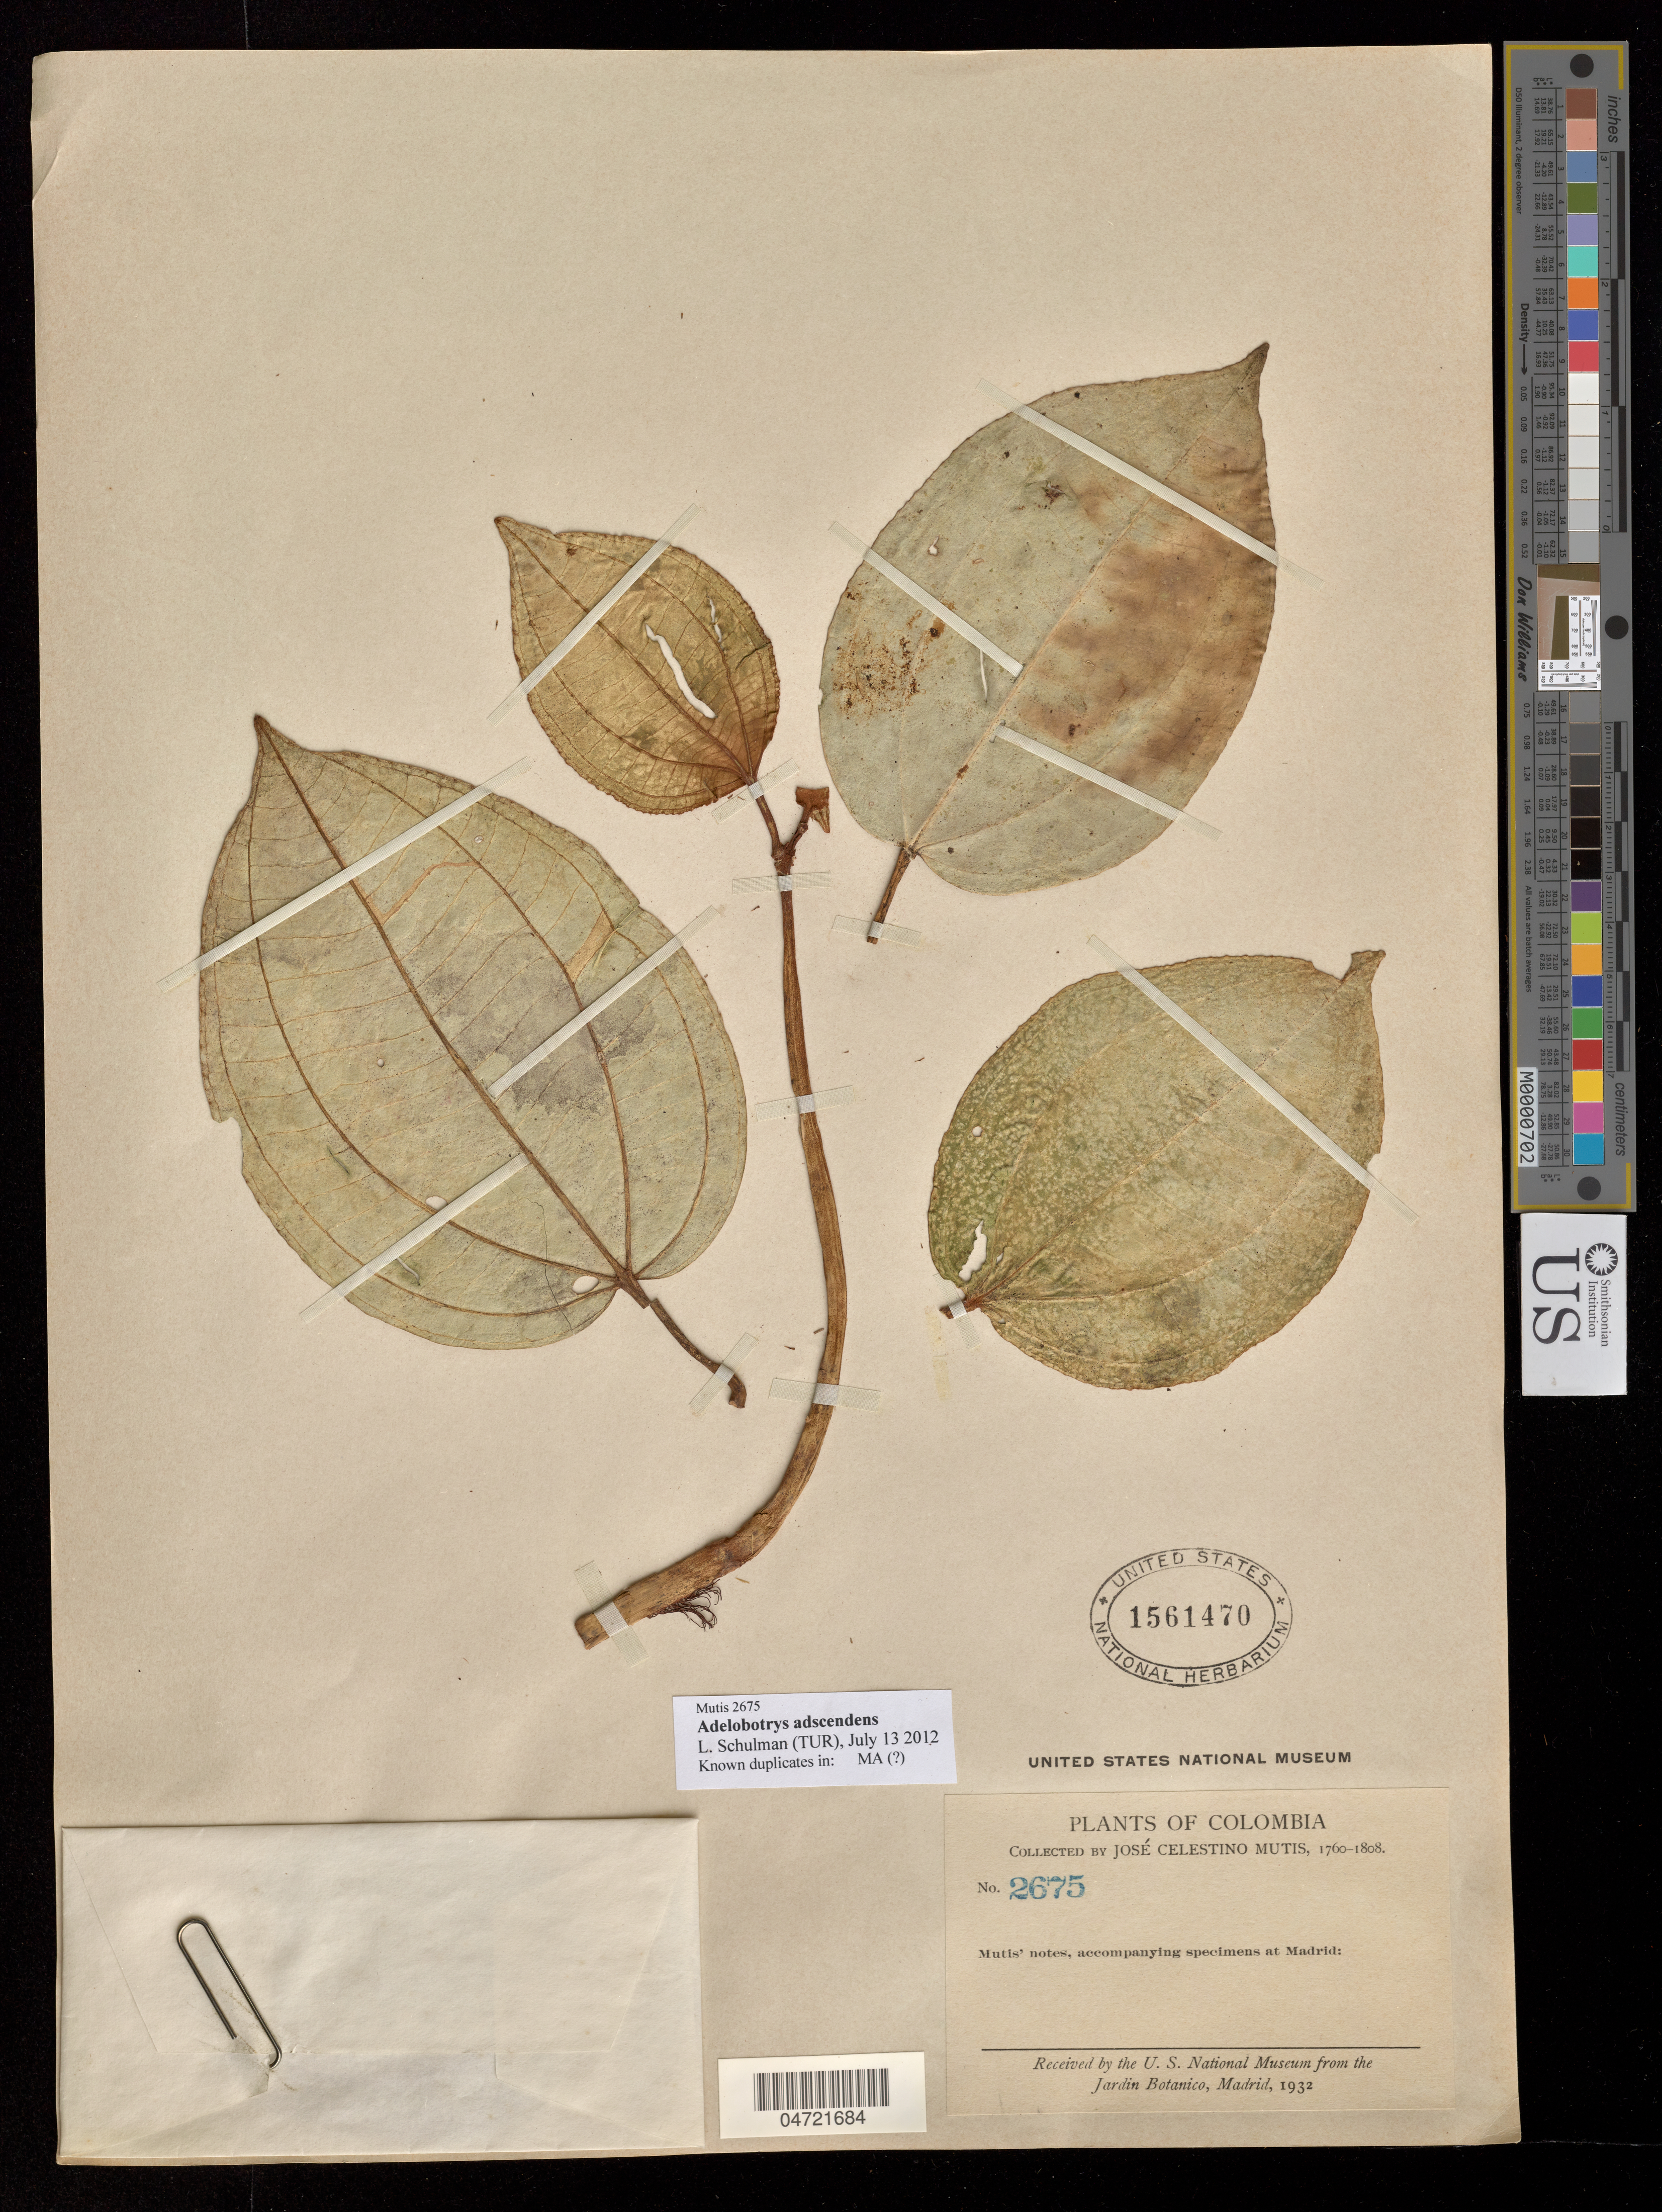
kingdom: Plantae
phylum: Tracheophyta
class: Magnoliopsida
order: Myrtales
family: Melastomataceae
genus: Adelobotrys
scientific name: Adelobotrys adscendens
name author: (Sw.) Triana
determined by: Schulman, Leif, (TUR), University of Turku (FINLAND)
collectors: J. C. B. Mutis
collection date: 1932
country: Colombia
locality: Madrid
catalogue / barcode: US 1561470